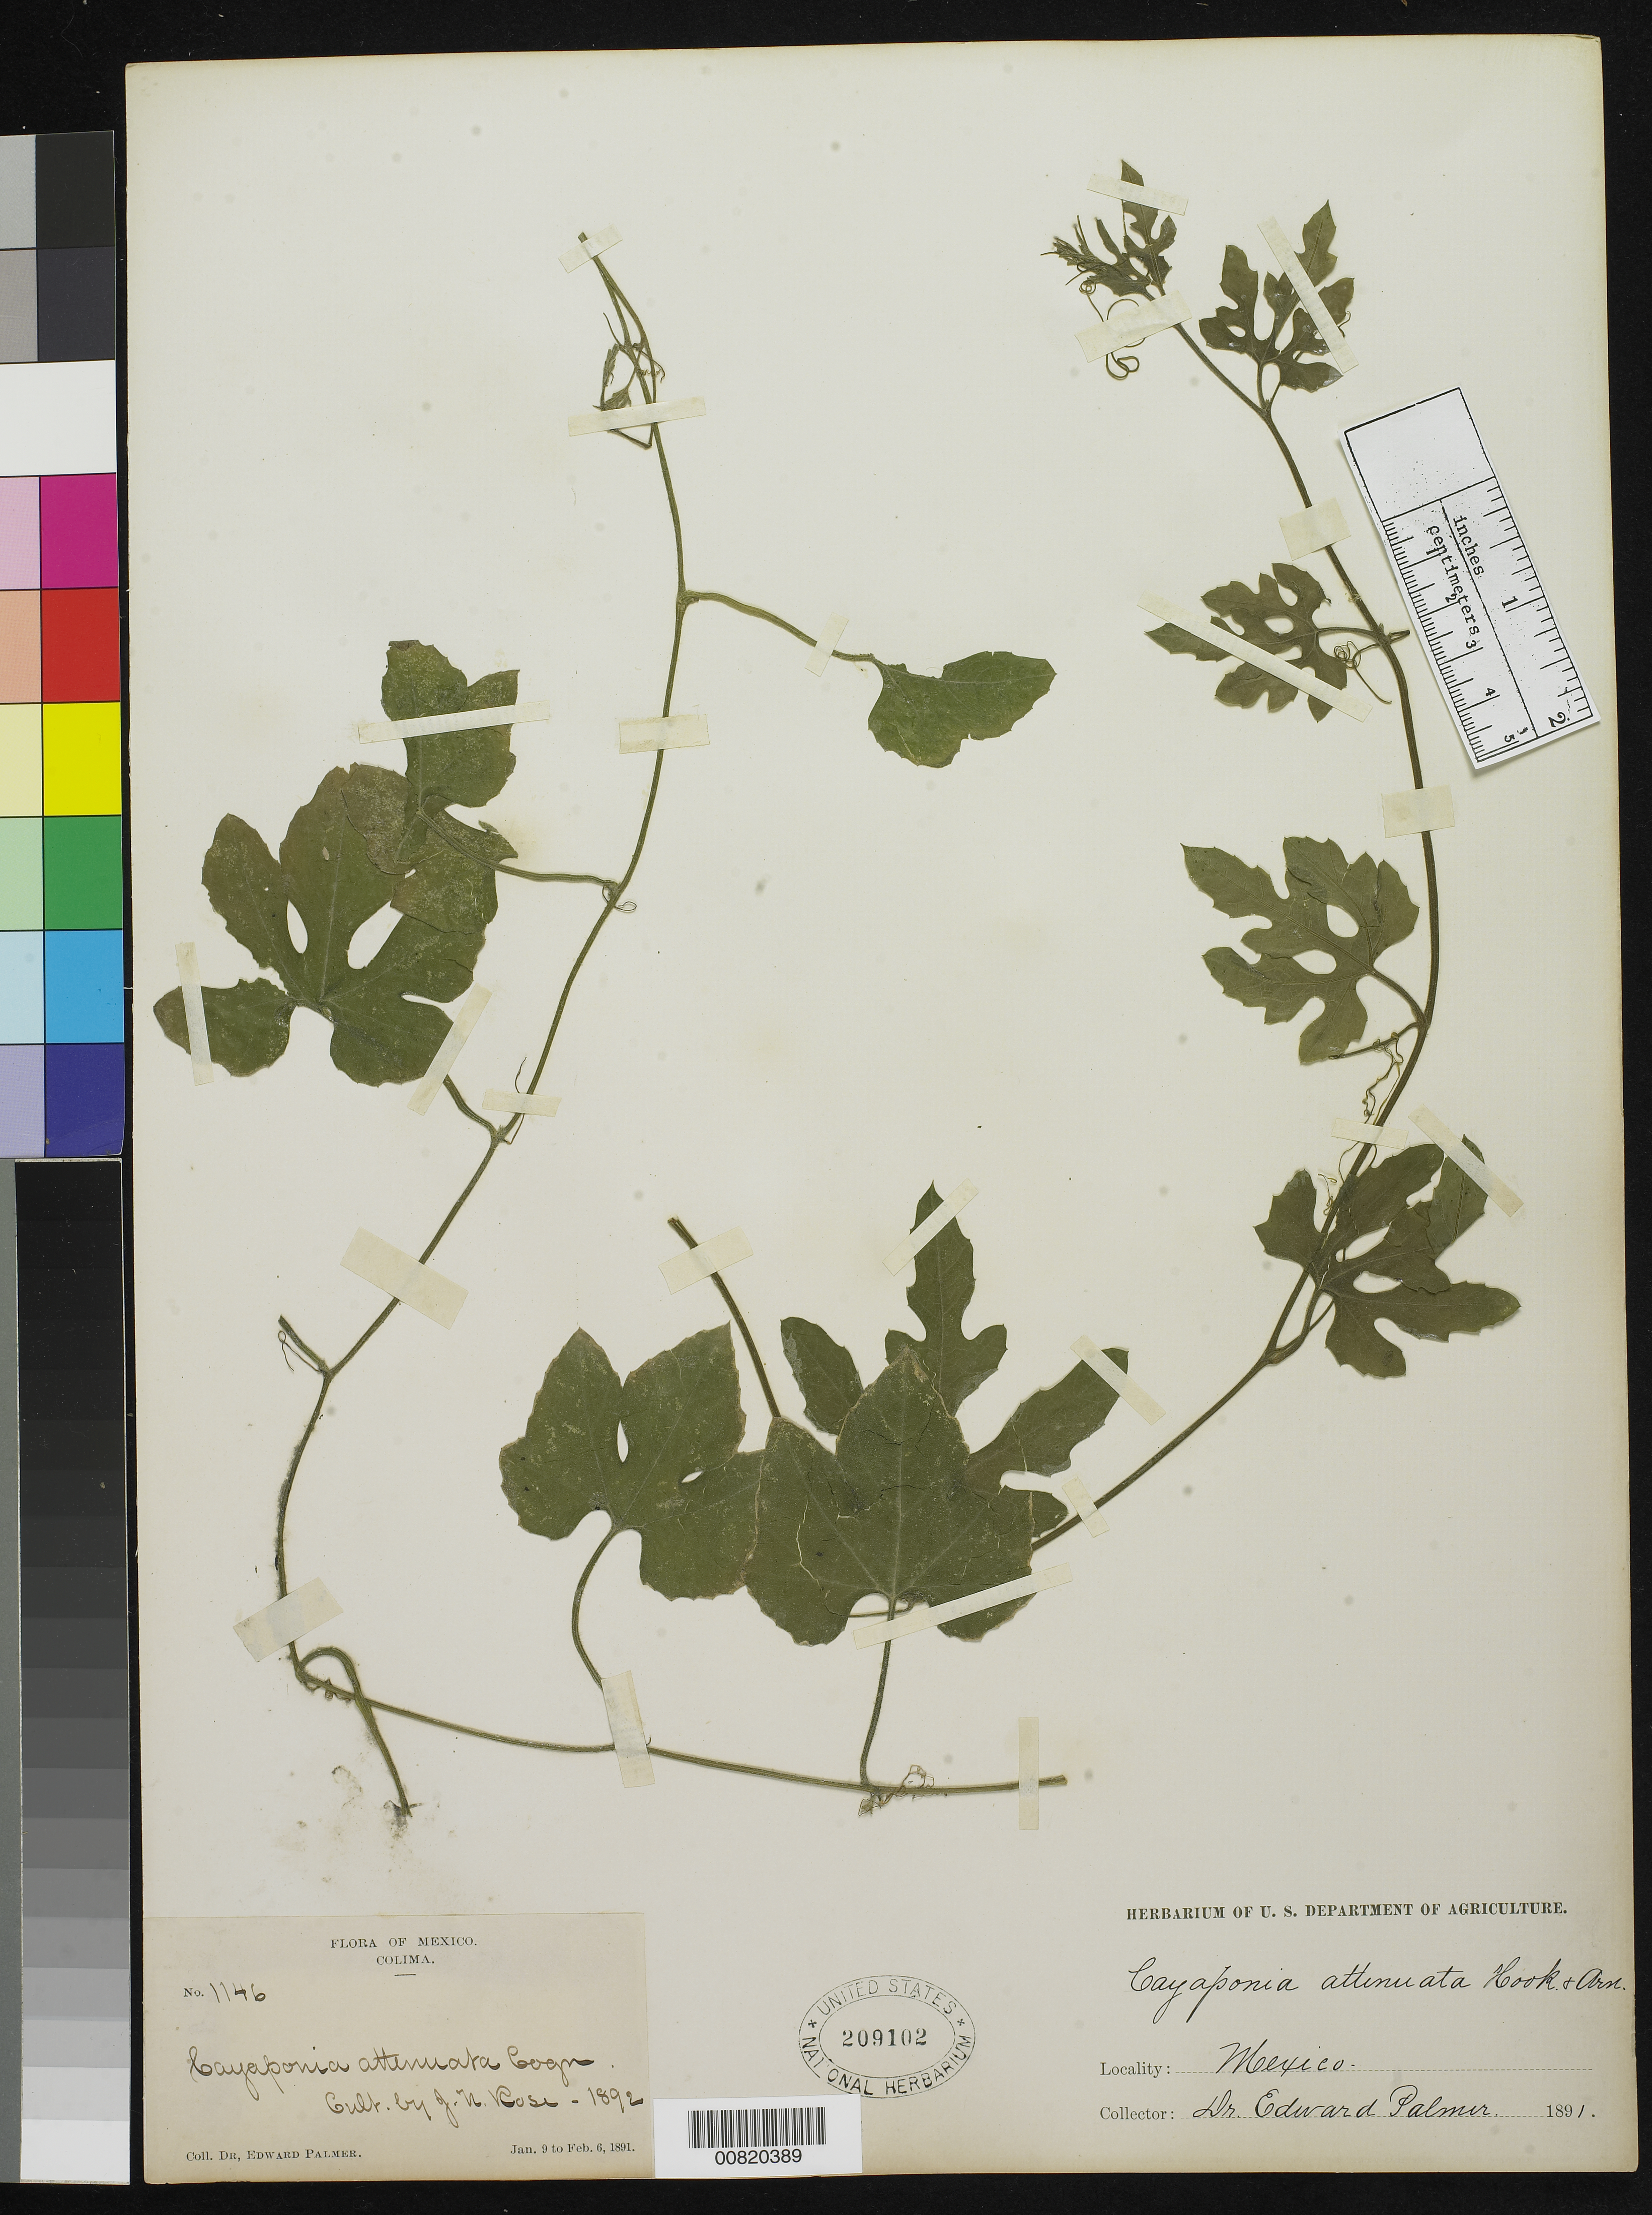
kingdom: Plantae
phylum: Tracheophyta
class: Magnoliopsida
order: Cucurbitales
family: Cucurbitaceae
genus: Cayaponia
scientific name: Cayaponia attenuata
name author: (Hook. & Arn.) Cogn.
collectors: E. Palmer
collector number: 1146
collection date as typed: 09 Jan 1891 to 06 Feb 1891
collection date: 1891-01-09/1891-02-06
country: Mexico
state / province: Colima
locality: Colima.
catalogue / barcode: US 209102